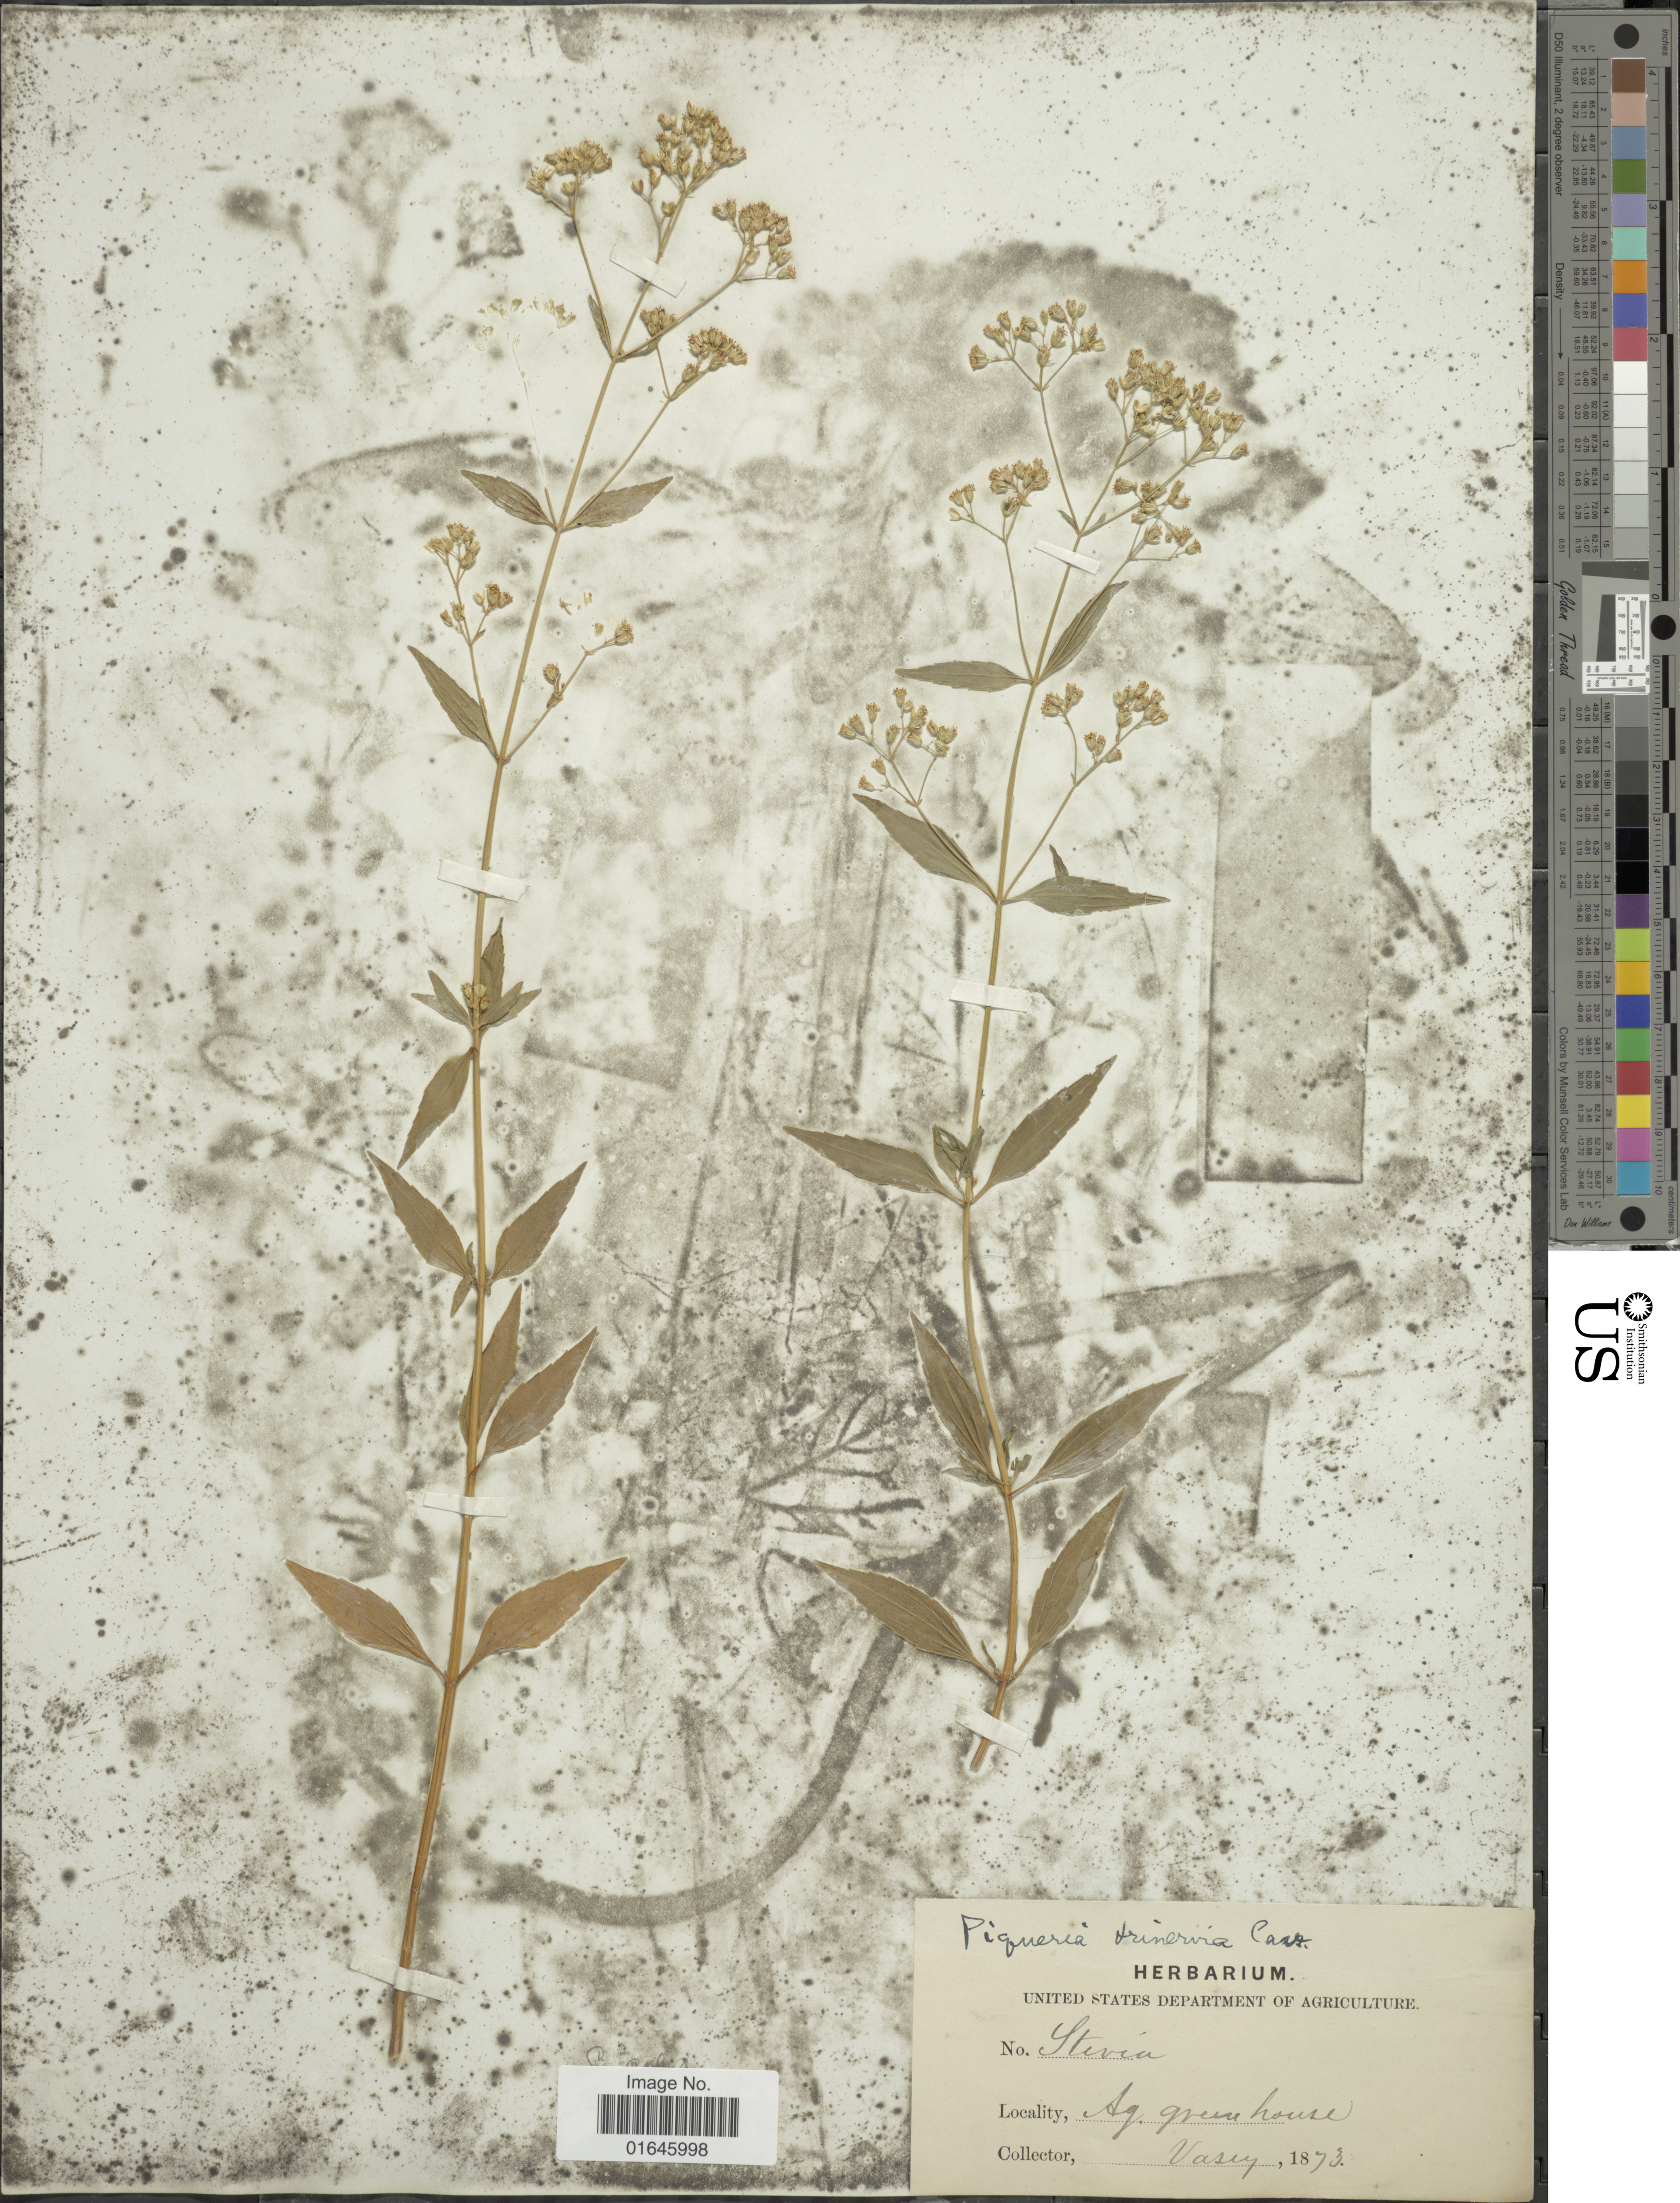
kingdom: Plantae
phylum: Tracheophyta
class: Magnoliopsida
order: Asterales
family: Asteraceae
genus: Piqueria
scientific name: Piqueria trinervia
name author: Cav.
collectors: Vasey, --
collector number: Stevia?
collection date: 1973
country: United States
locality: Ag. green house